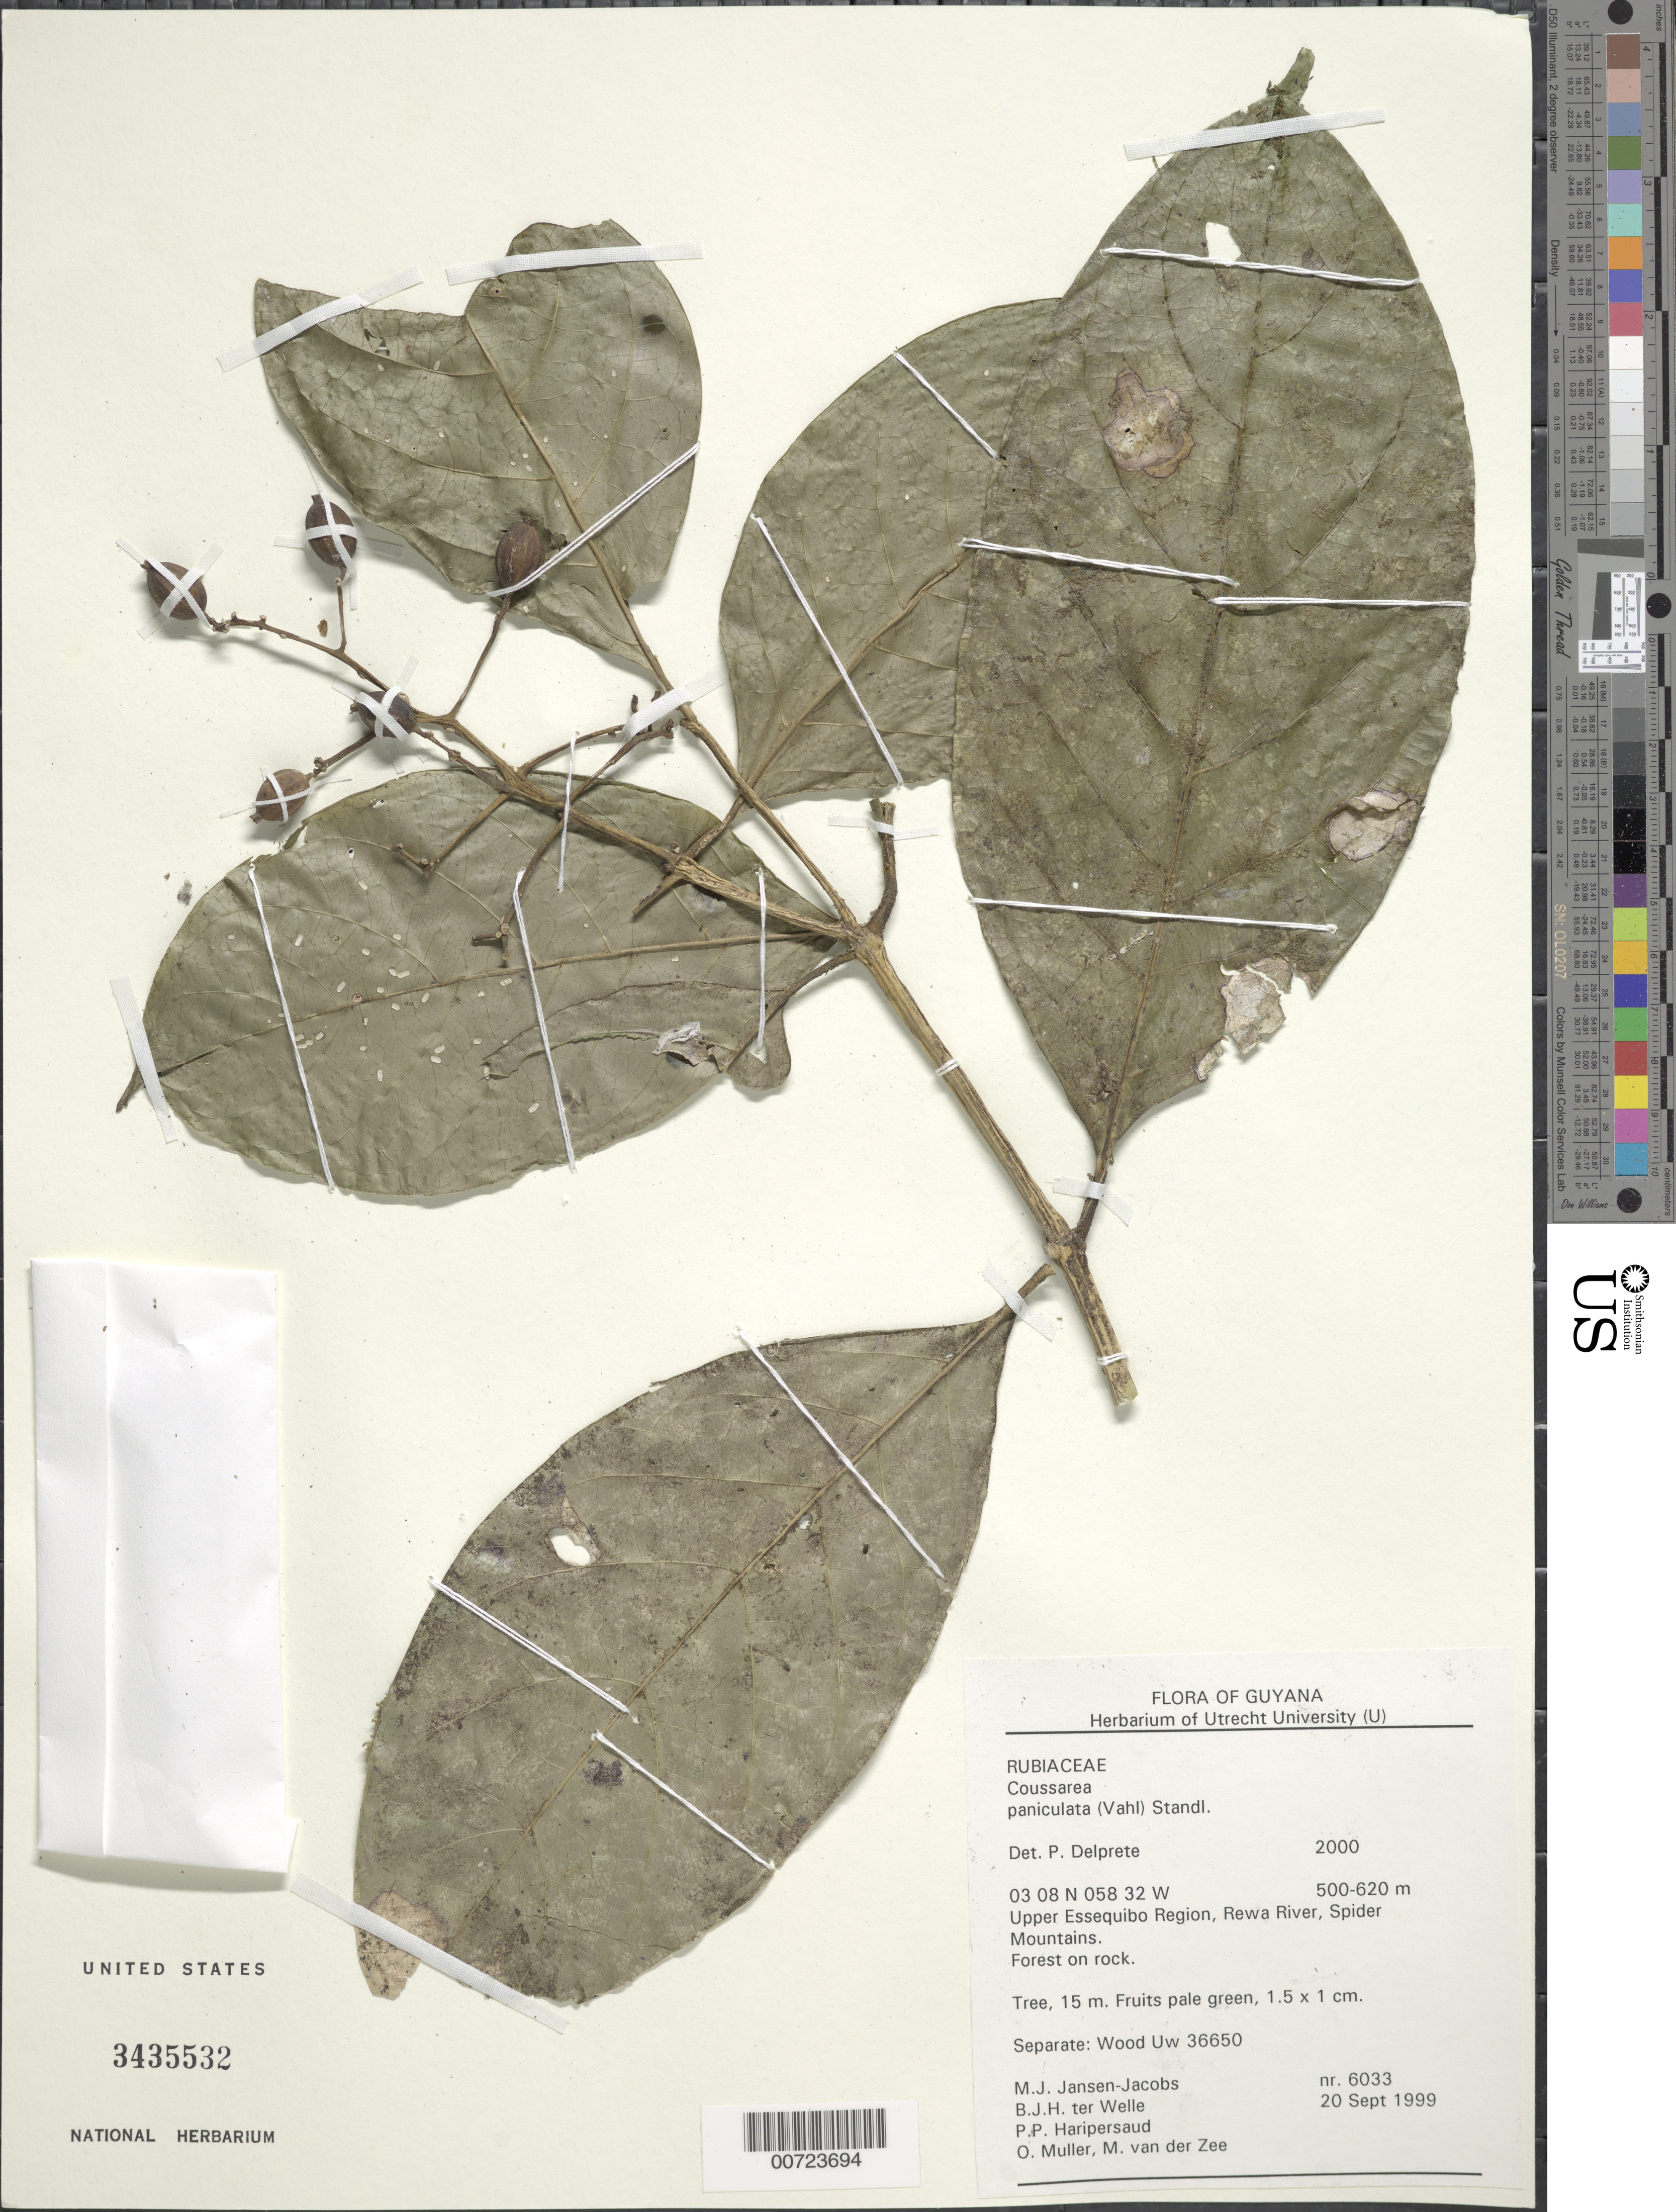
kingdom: Plantae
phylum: Tracheophyta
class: Magnoliopsida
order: Gentianales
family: Rubiaceae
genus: Coussarea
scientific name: Coussarea paniculata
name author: (Vahl) Standl.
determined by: Delprete, P. G., Herb. de Guyane Cay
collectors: M. J. Jansen-Jacobs, B. Welle, P. Haripersaud, O. Muller & M. van der Zee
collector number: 6033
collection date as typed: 20-Sep-99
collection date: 1999-09-20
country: Guyana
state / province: U. Takutu-U. Essequibo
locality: Rewa River, Spider Mts., Upper Essequibo Region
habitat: Forest on rock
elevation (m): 500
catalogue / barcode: US 3435532